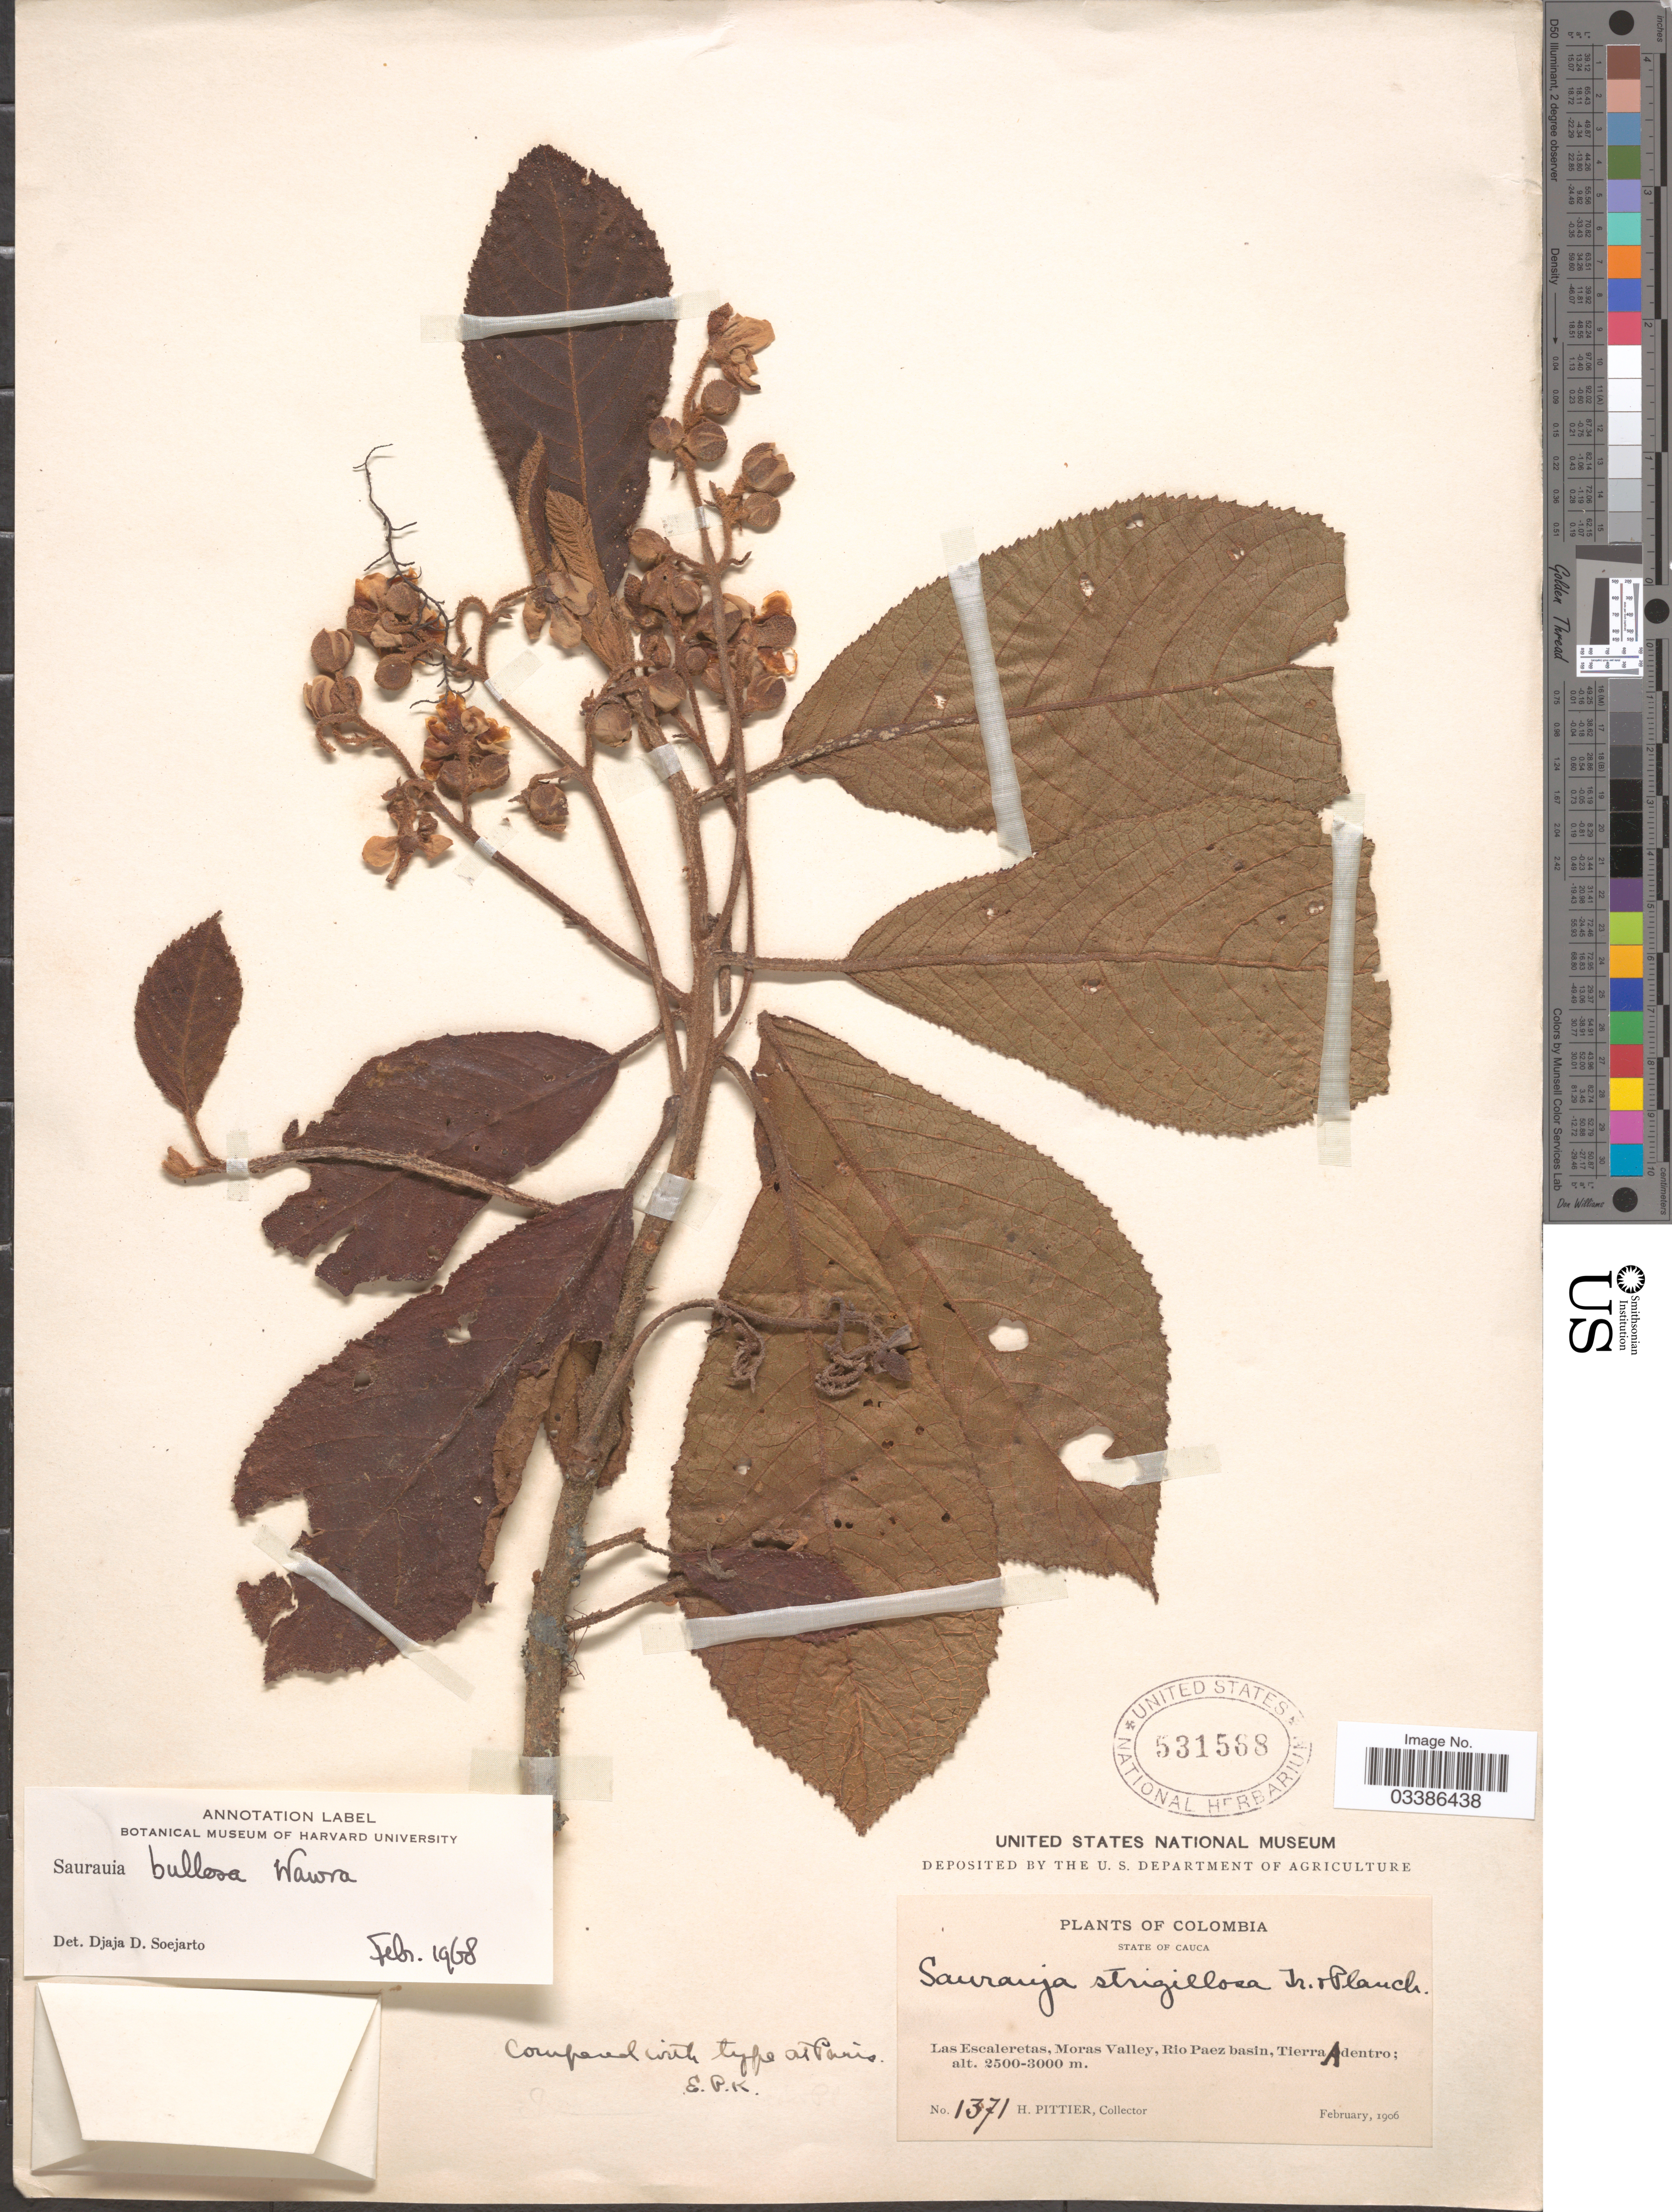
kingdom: Plantae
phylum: Tracheophyta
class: Magnoliopsida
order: Ericales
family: Actinidiaceae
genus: Saurauia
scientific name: Saurauia bullosa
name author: Wawra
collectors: H. F. Pittier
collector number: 1371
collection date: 1906-02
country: Colombia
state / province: Cauca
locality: Las Escaleretas, Moras Valley, Rio Paez basin, Tierra Adentro.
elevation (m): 2500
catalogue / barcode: US 531568